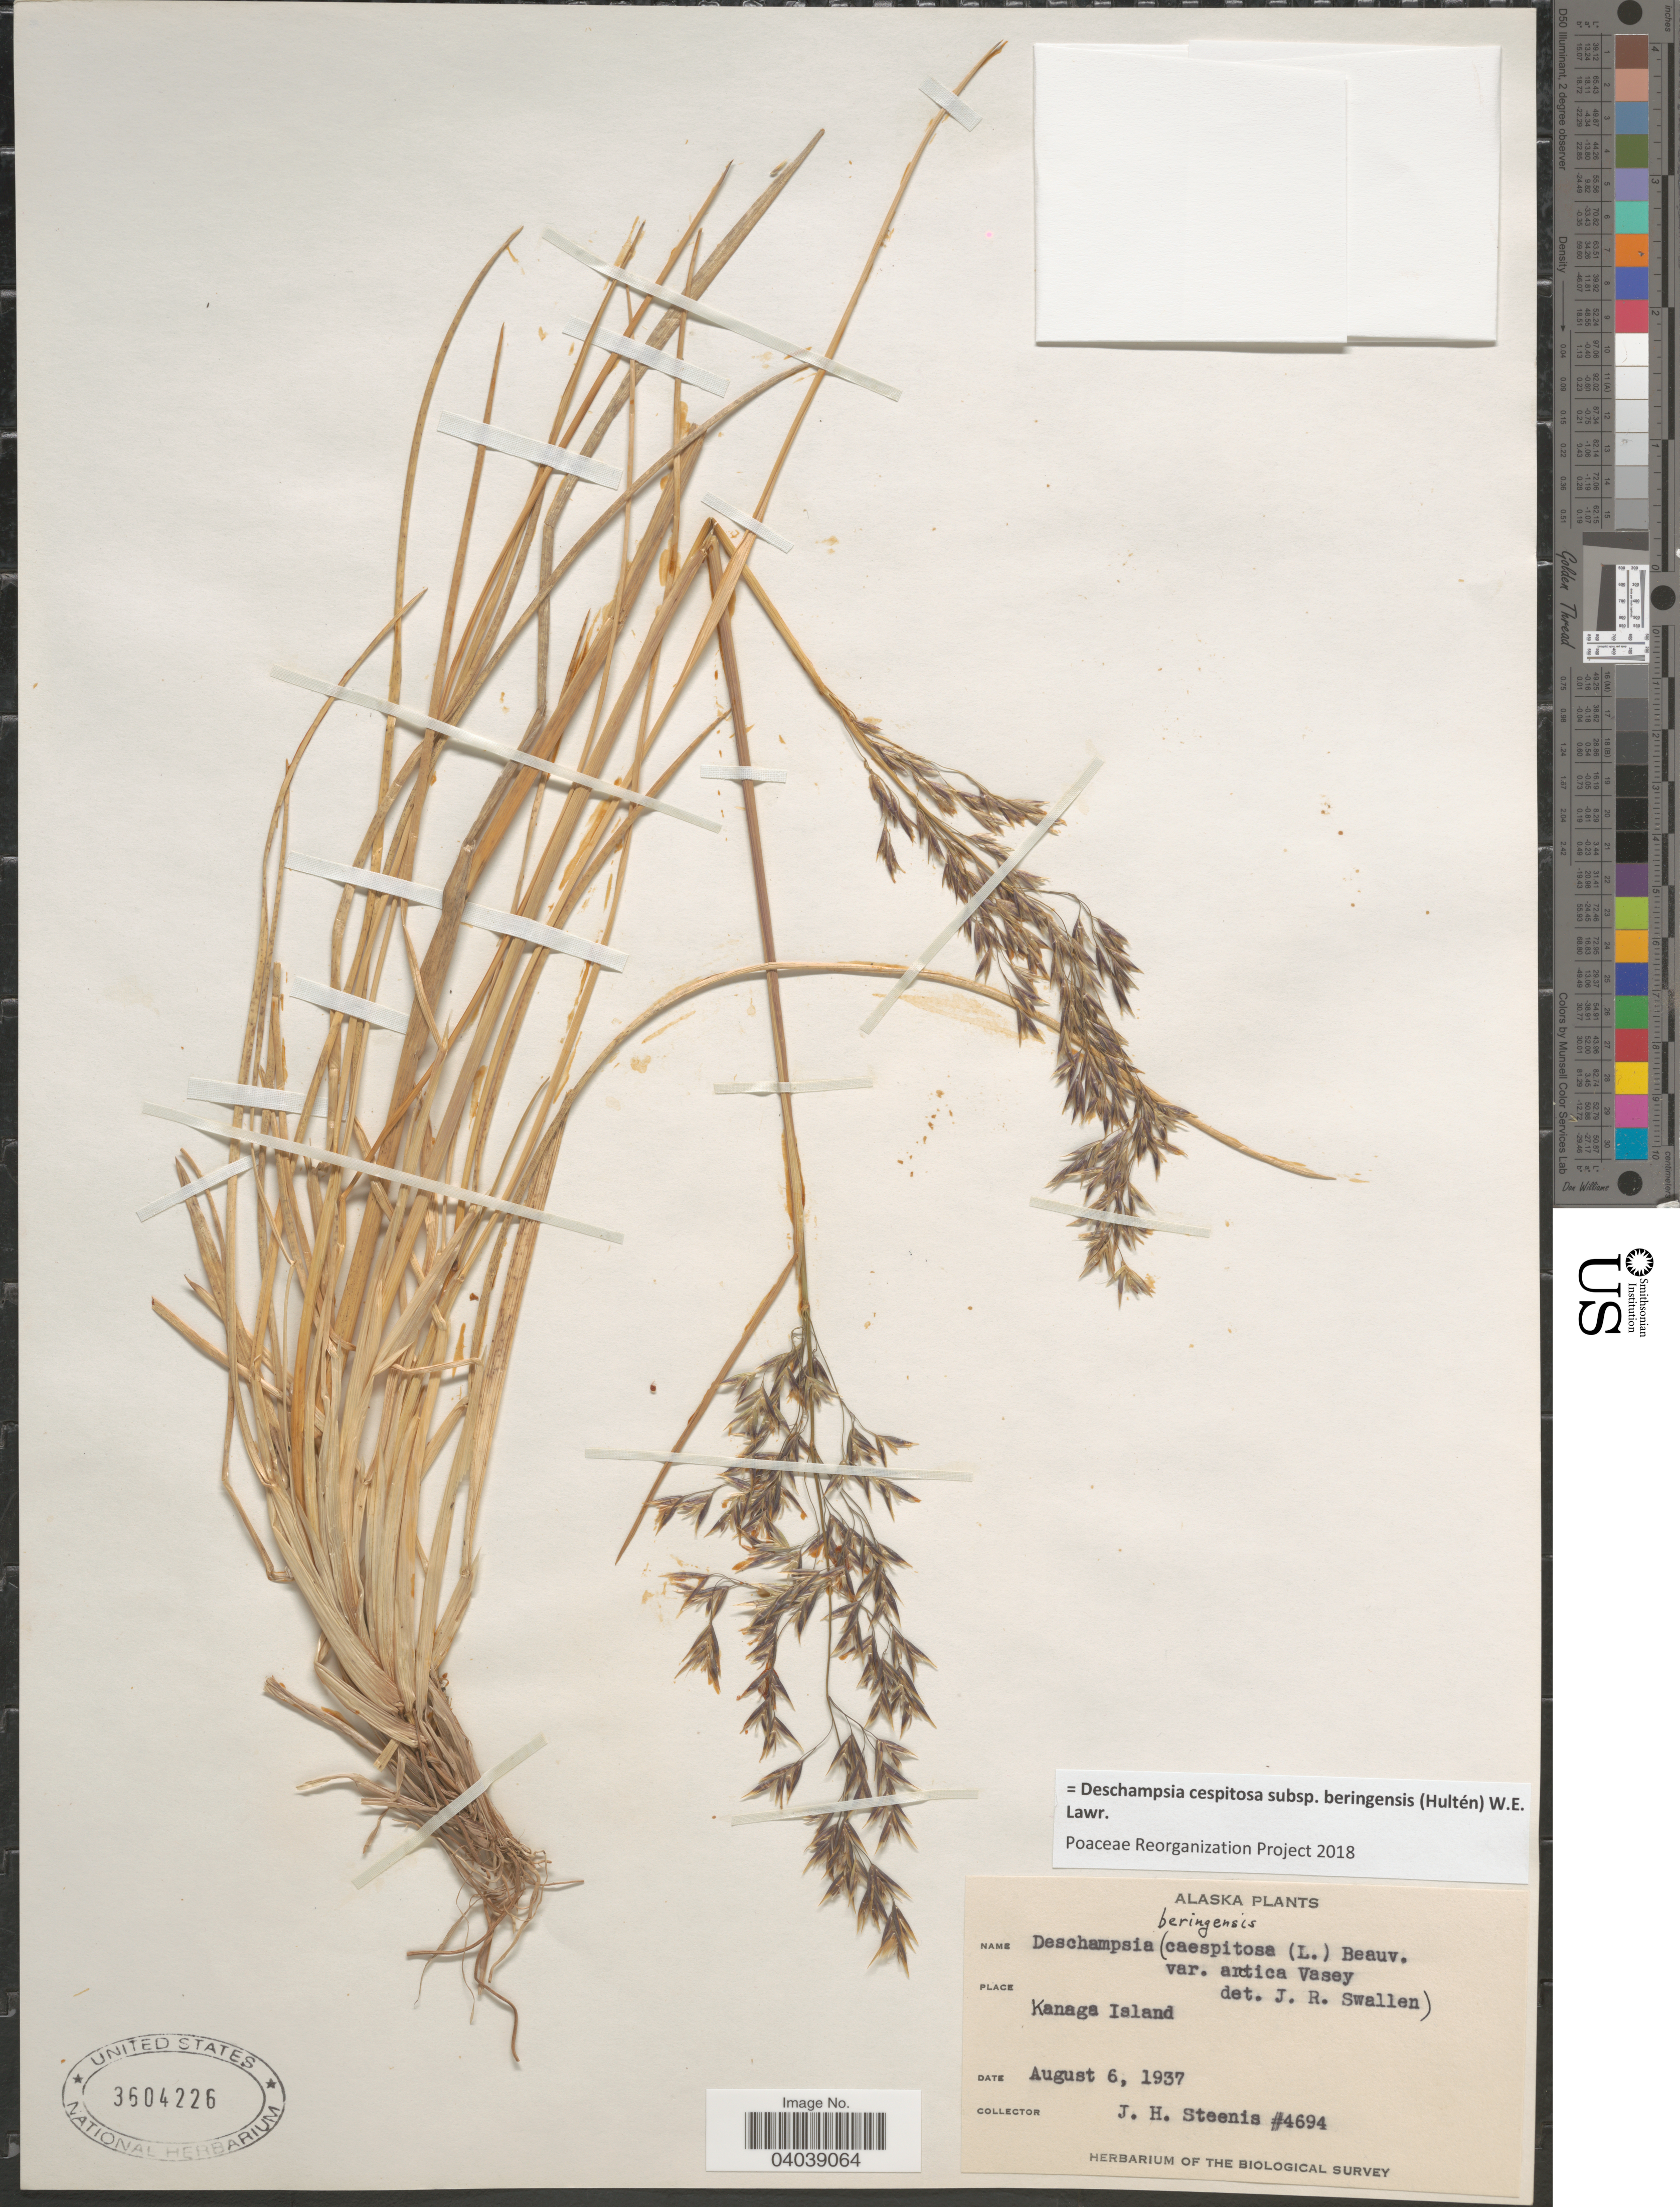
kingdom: Plantae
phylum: Tracheophyta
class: Liliopsida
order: Poales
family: Poaceae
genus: Deschampsia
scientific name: Deschampsia cespitosa subsp. beringensis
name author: (Hultén) Lawrence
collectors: J. H. Steenis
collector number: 4694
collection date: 1937-08-06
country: United States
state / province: Alaska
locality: Kanaga Island.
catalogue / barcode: US 3604226